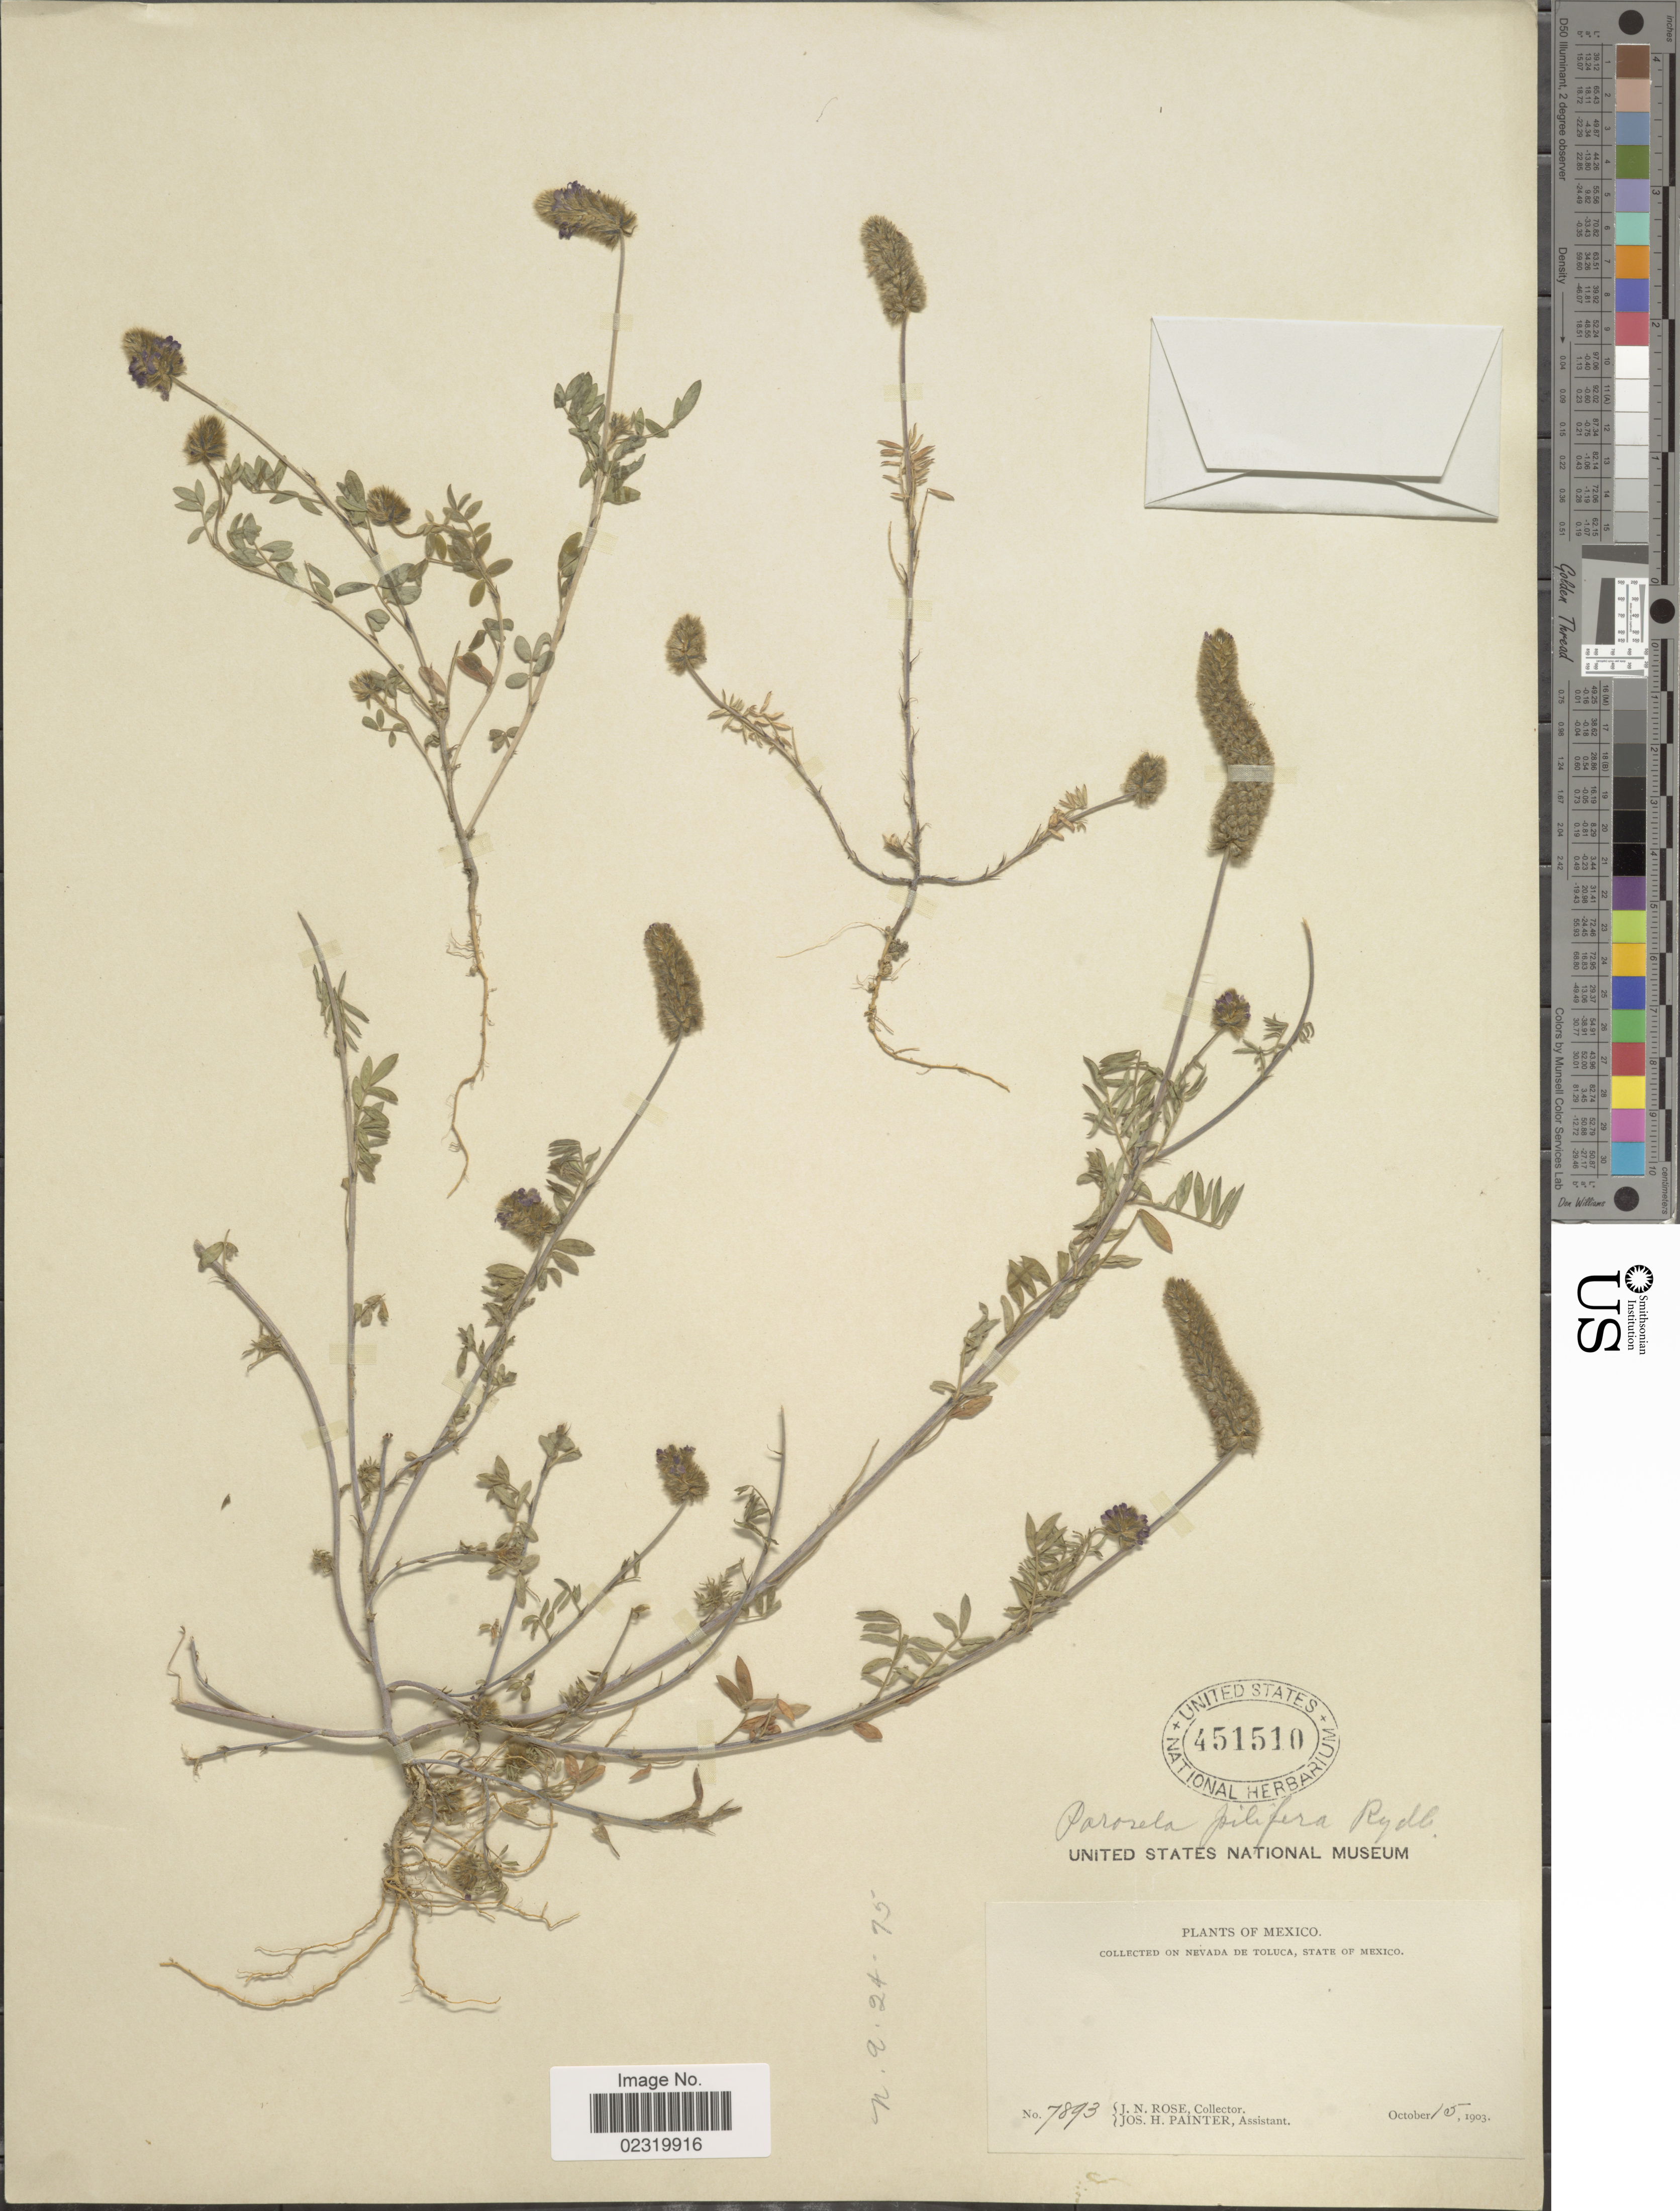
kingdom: Plantae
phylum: Tracheophyta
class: Magnoliopsida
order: Fabales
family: Fabaceae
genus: Dalea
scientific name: Dalea reclinata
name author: (Cav.) Willd.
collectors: J. N. Rose & J. H. Painter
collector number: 7893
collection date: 1903-10-15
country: Mexico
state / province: México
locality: Nevada de Toluca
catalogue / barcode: US 451510